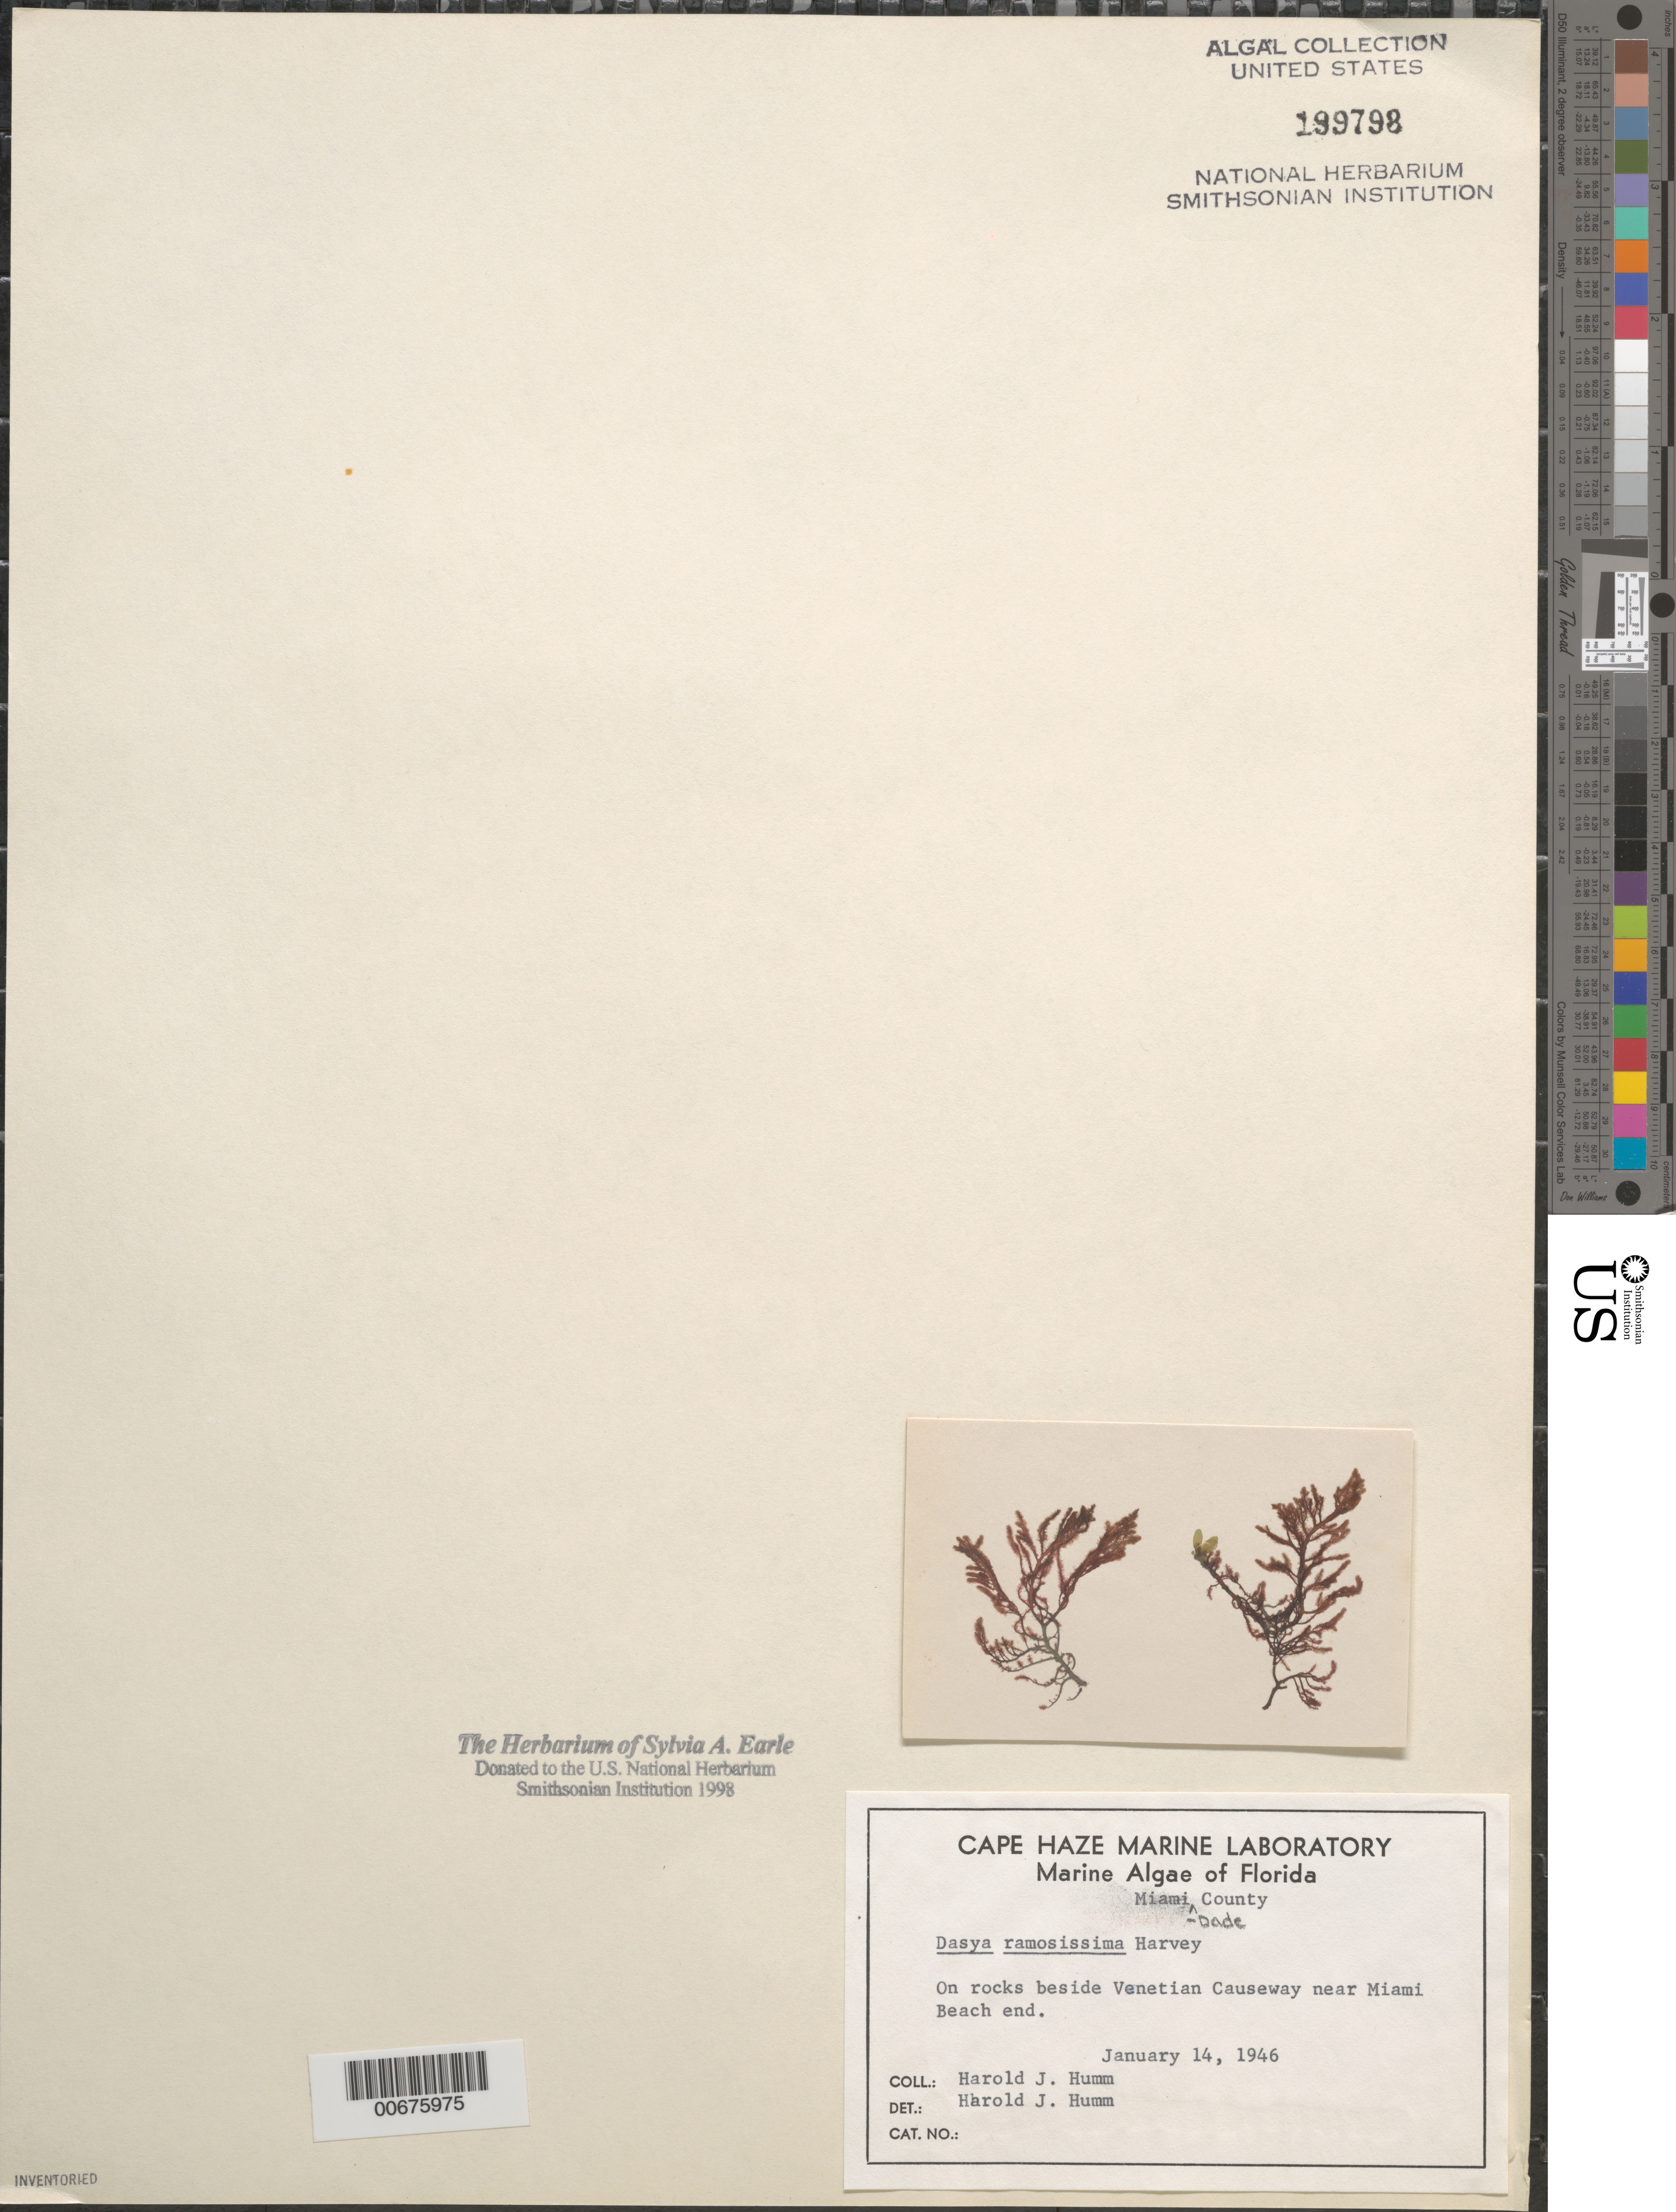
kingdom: Plantae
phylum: Rhodophyta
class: Florideophyceae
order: Ceramiales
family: Dasyaceae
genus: Dasya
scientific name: Dasya ramosissima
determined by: Humm, Harold J.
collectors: H. J. Humm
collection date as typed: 14 Jan 1946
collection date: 1946-01-14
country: United States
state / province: Florida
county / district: Miami-Dade County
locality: Venetian Causeway near Miami Beach end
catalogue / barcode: US 199798